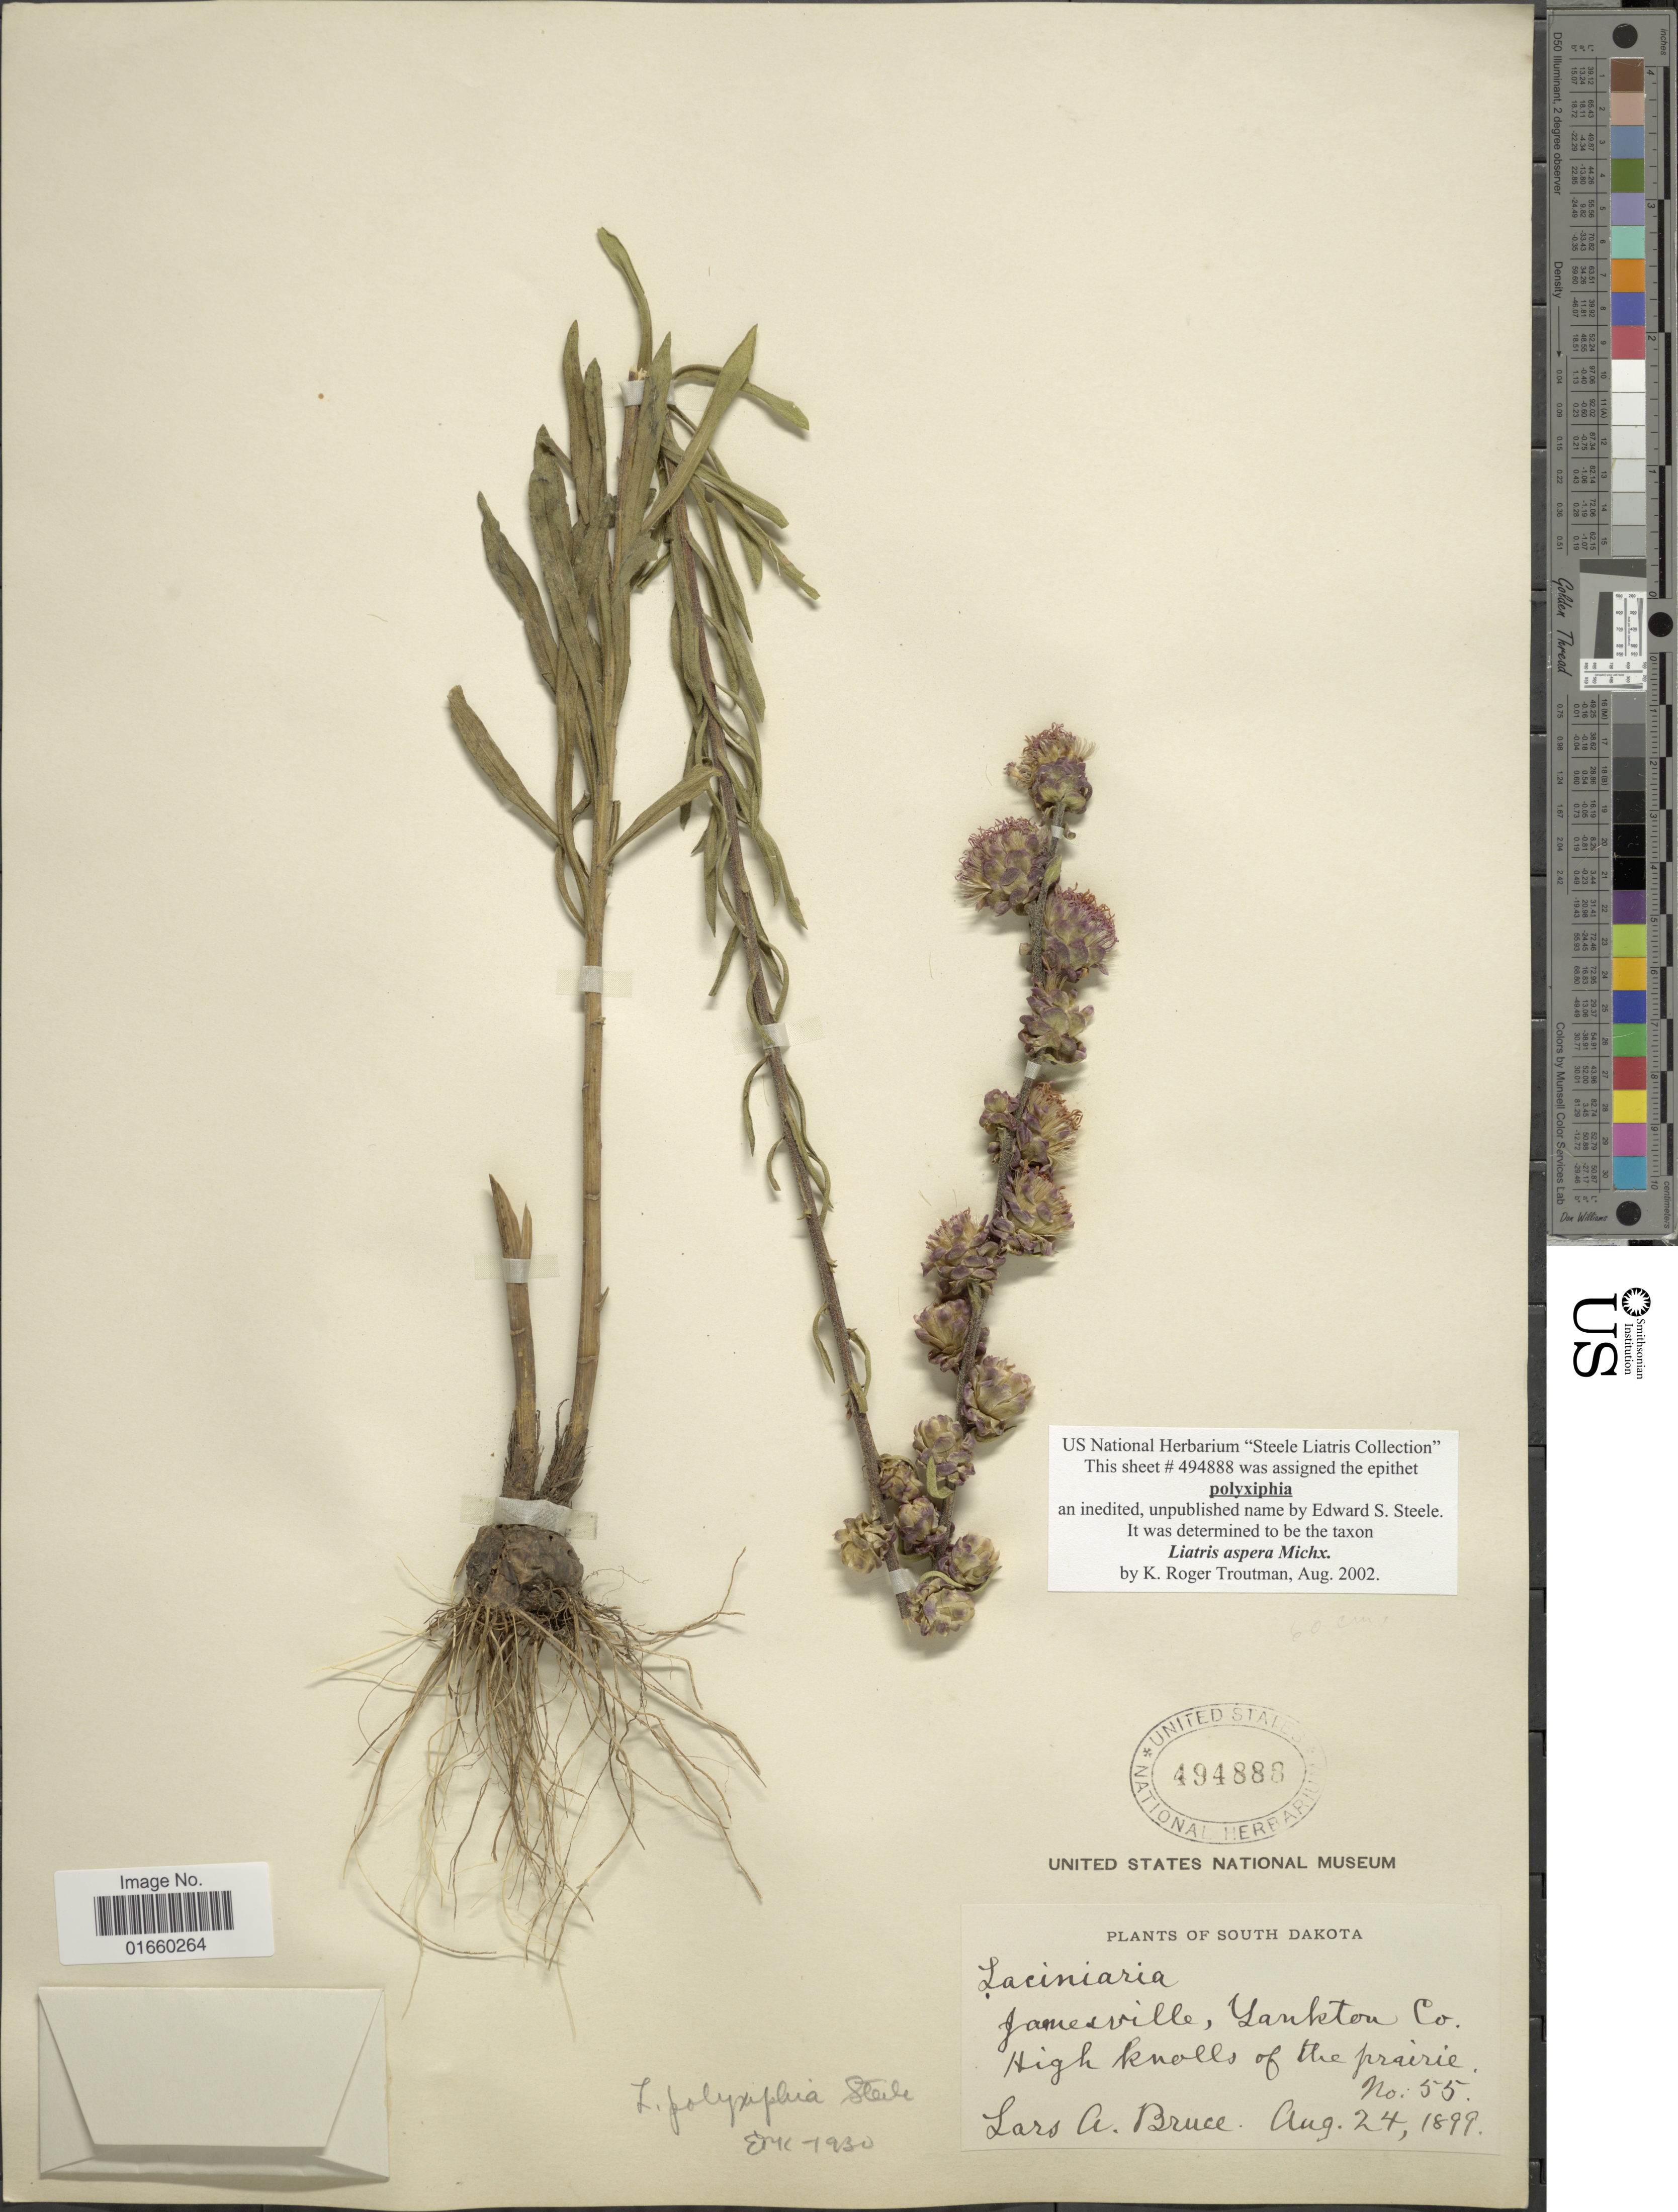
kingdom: Plantae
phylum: Tracheophyta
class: Magnoliopsida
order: Asterales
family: Asteraceae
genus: Liatris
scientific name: Liatris aspera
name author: Michx.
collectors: L. Bruce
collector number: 55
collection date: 1899-08-24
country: United States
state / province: South Dakota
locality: Jamesville, Yankton Co. High knolls of the prairie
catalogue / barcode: US 494888